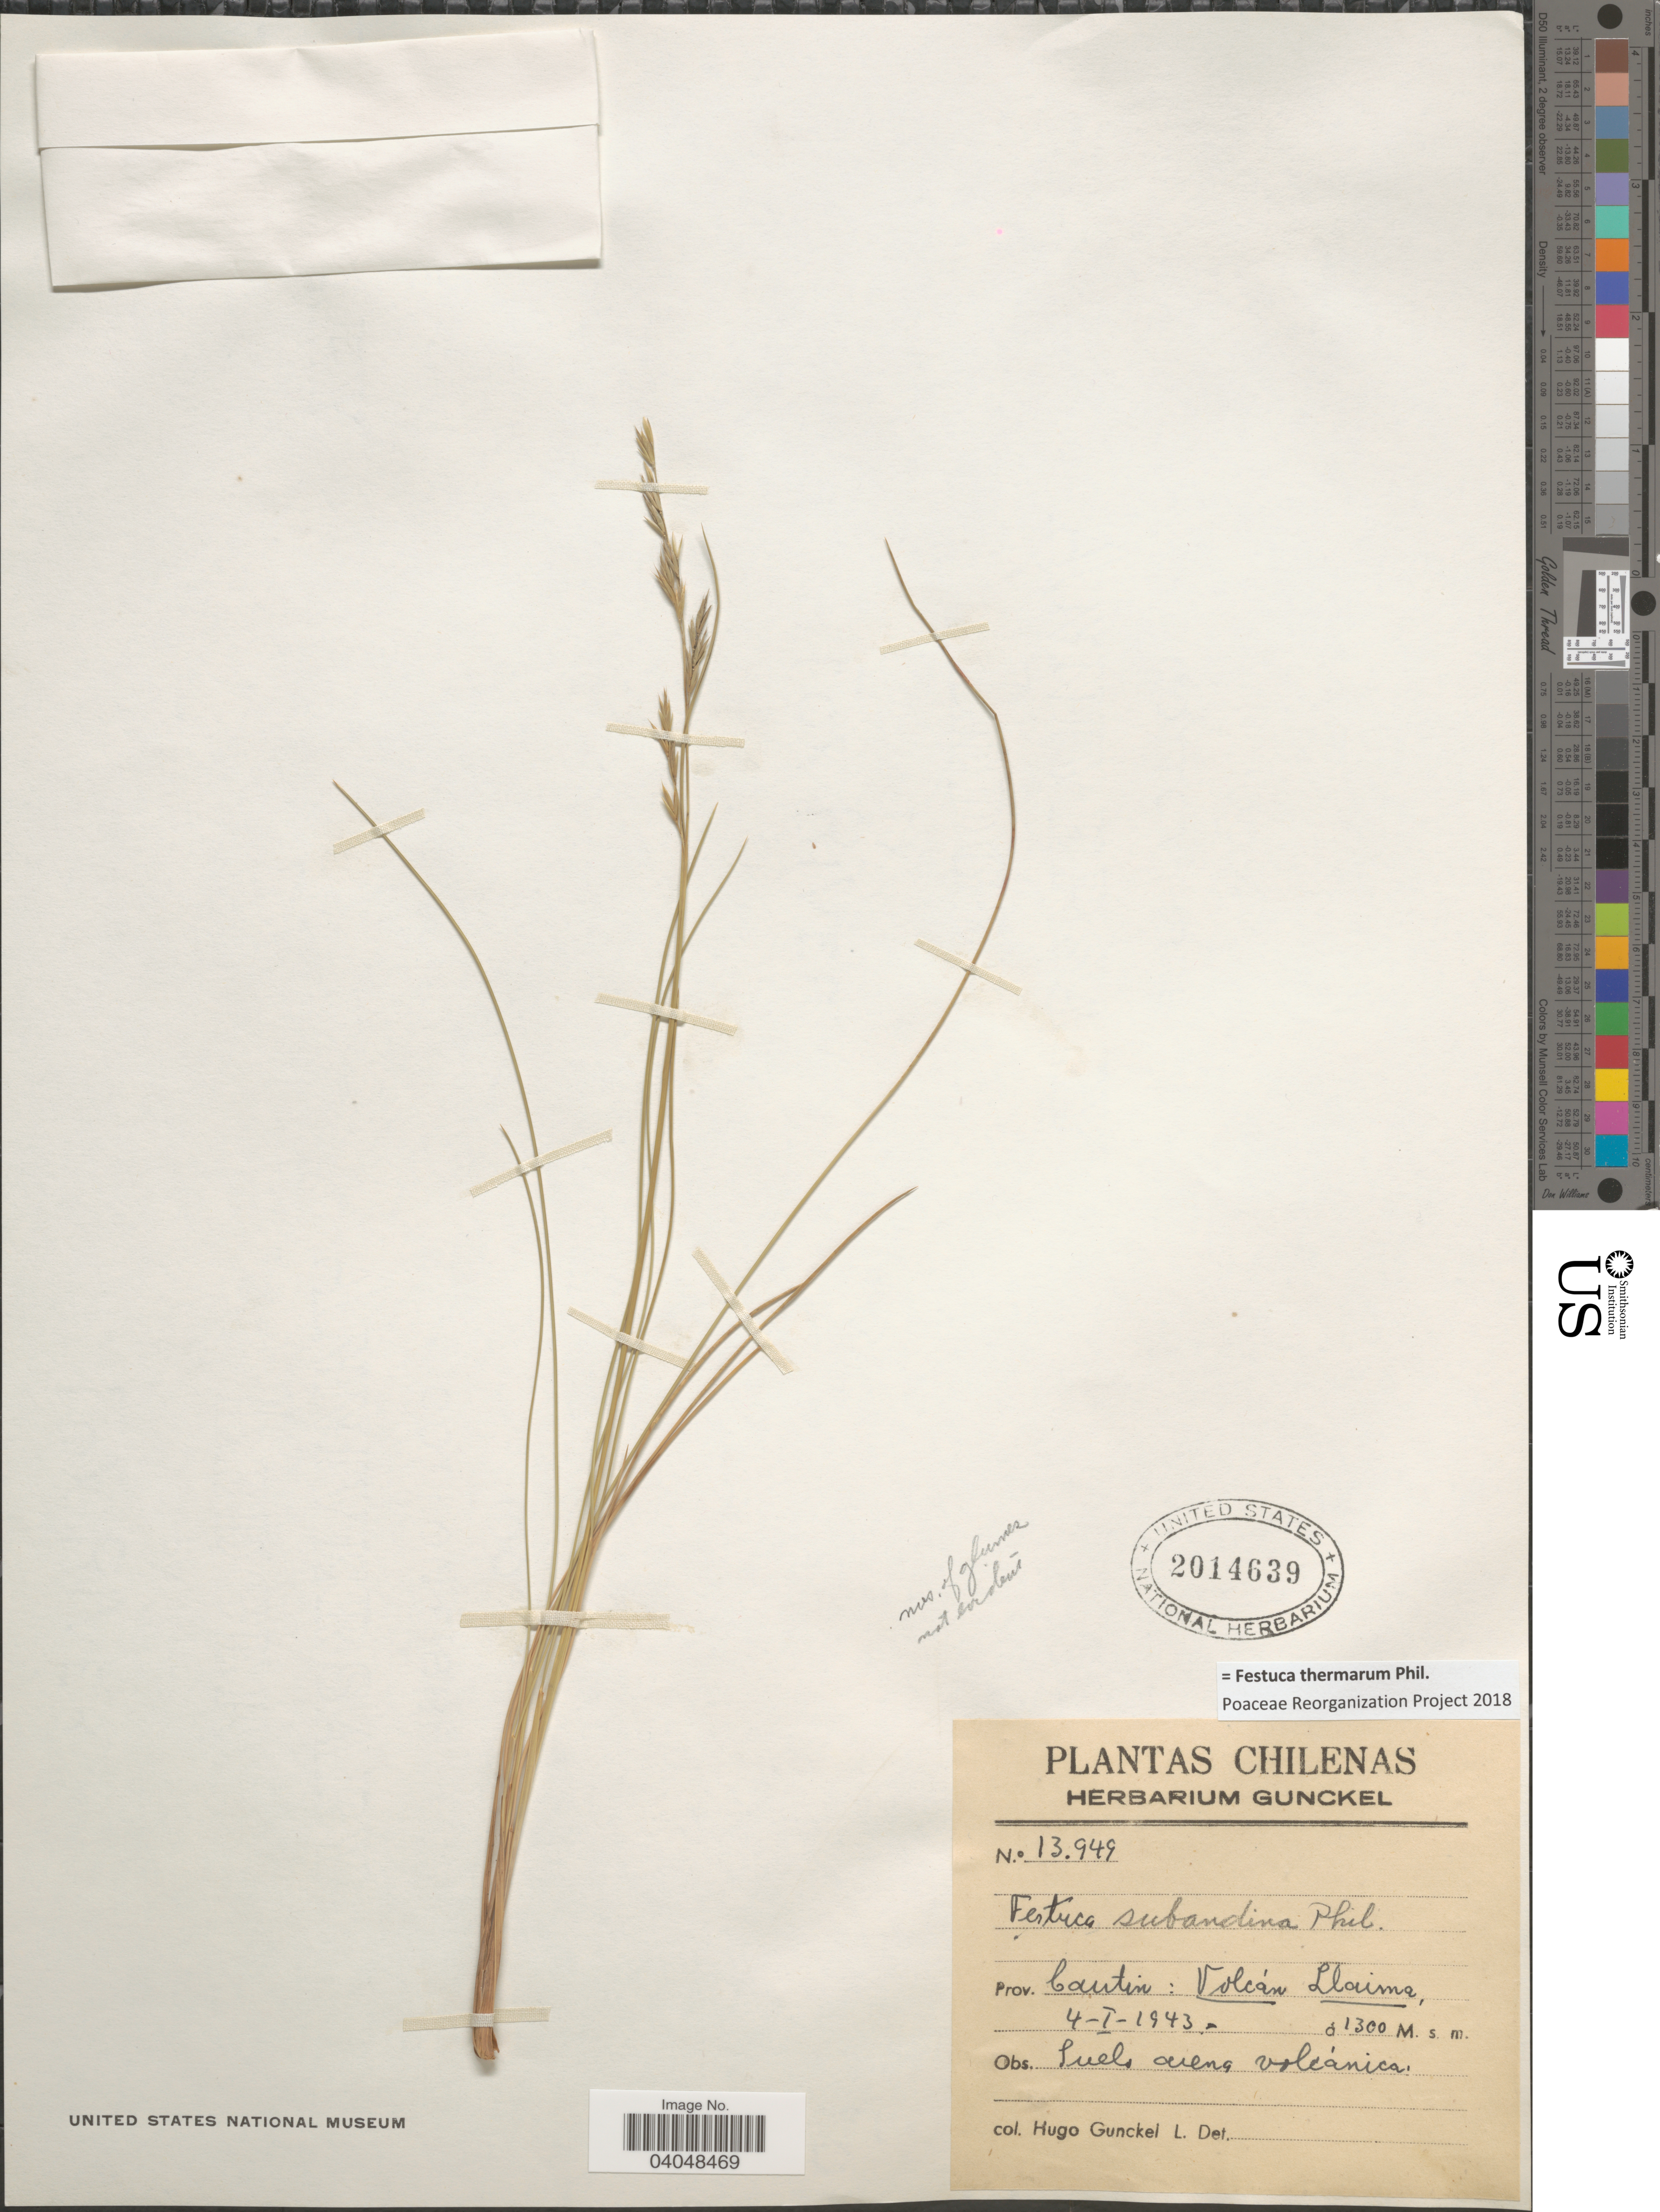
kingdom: Plantae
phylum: Tracheophyta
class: Liliopsida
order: Poales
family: Poaceae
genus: Festuca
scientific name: Festuca thermarum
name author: Phil.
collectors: H. Gunckel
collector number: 13949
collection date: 1943-01-04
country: Chile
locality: Prov. Cautin : Volcán Llaima.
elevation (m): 1300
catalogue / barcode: US 2014639